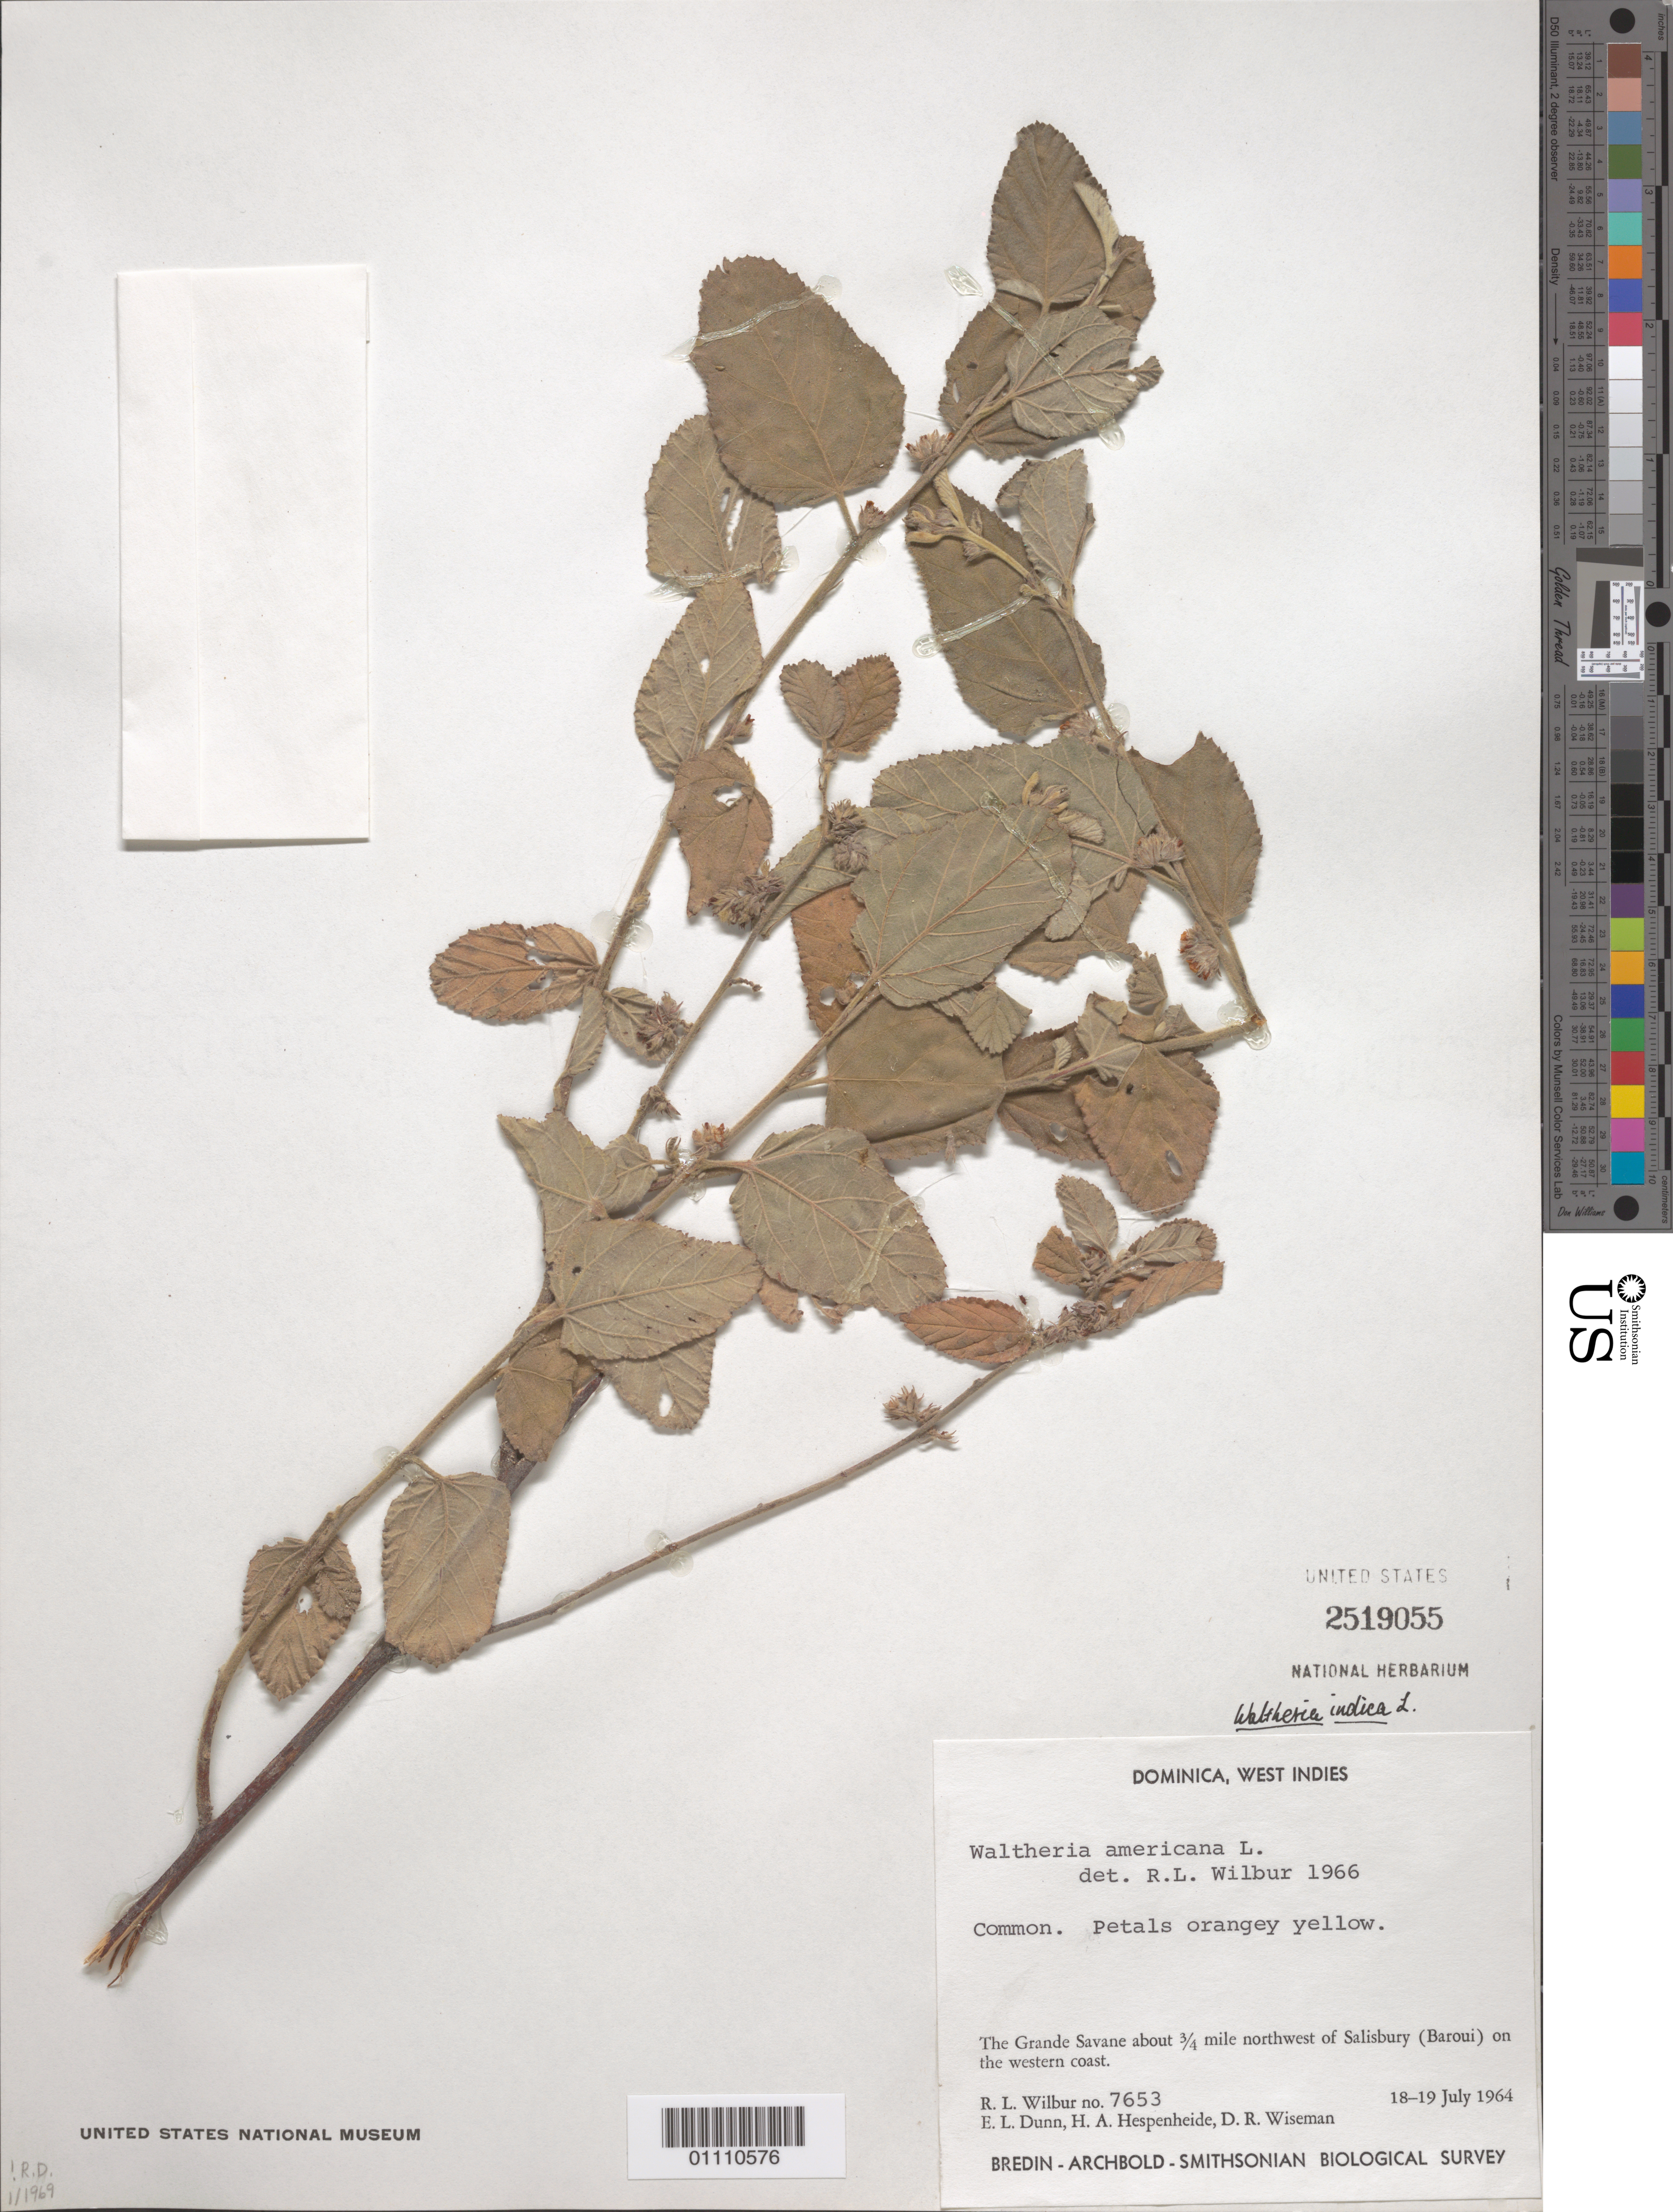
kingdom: Plantae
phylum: Tracheophyta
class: Magnoliopsida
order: Malvales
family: Malvaceae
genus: Waltheria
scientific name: Waltheria indica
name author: L.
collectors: R. L. Wilbur, E. Dunn, H. A. Hespenheide & D. R. Wiseman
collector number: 7653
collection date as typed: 18 Jul 1964 and 19 Jul 1964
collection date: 1964-07-18,1964-07-19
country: Dominica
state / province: St. Joseph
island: Dominica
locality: The Grande Savane about 3/4 mile NW of Salisbury (Baroui) on the western coast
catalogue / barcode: US 2519055